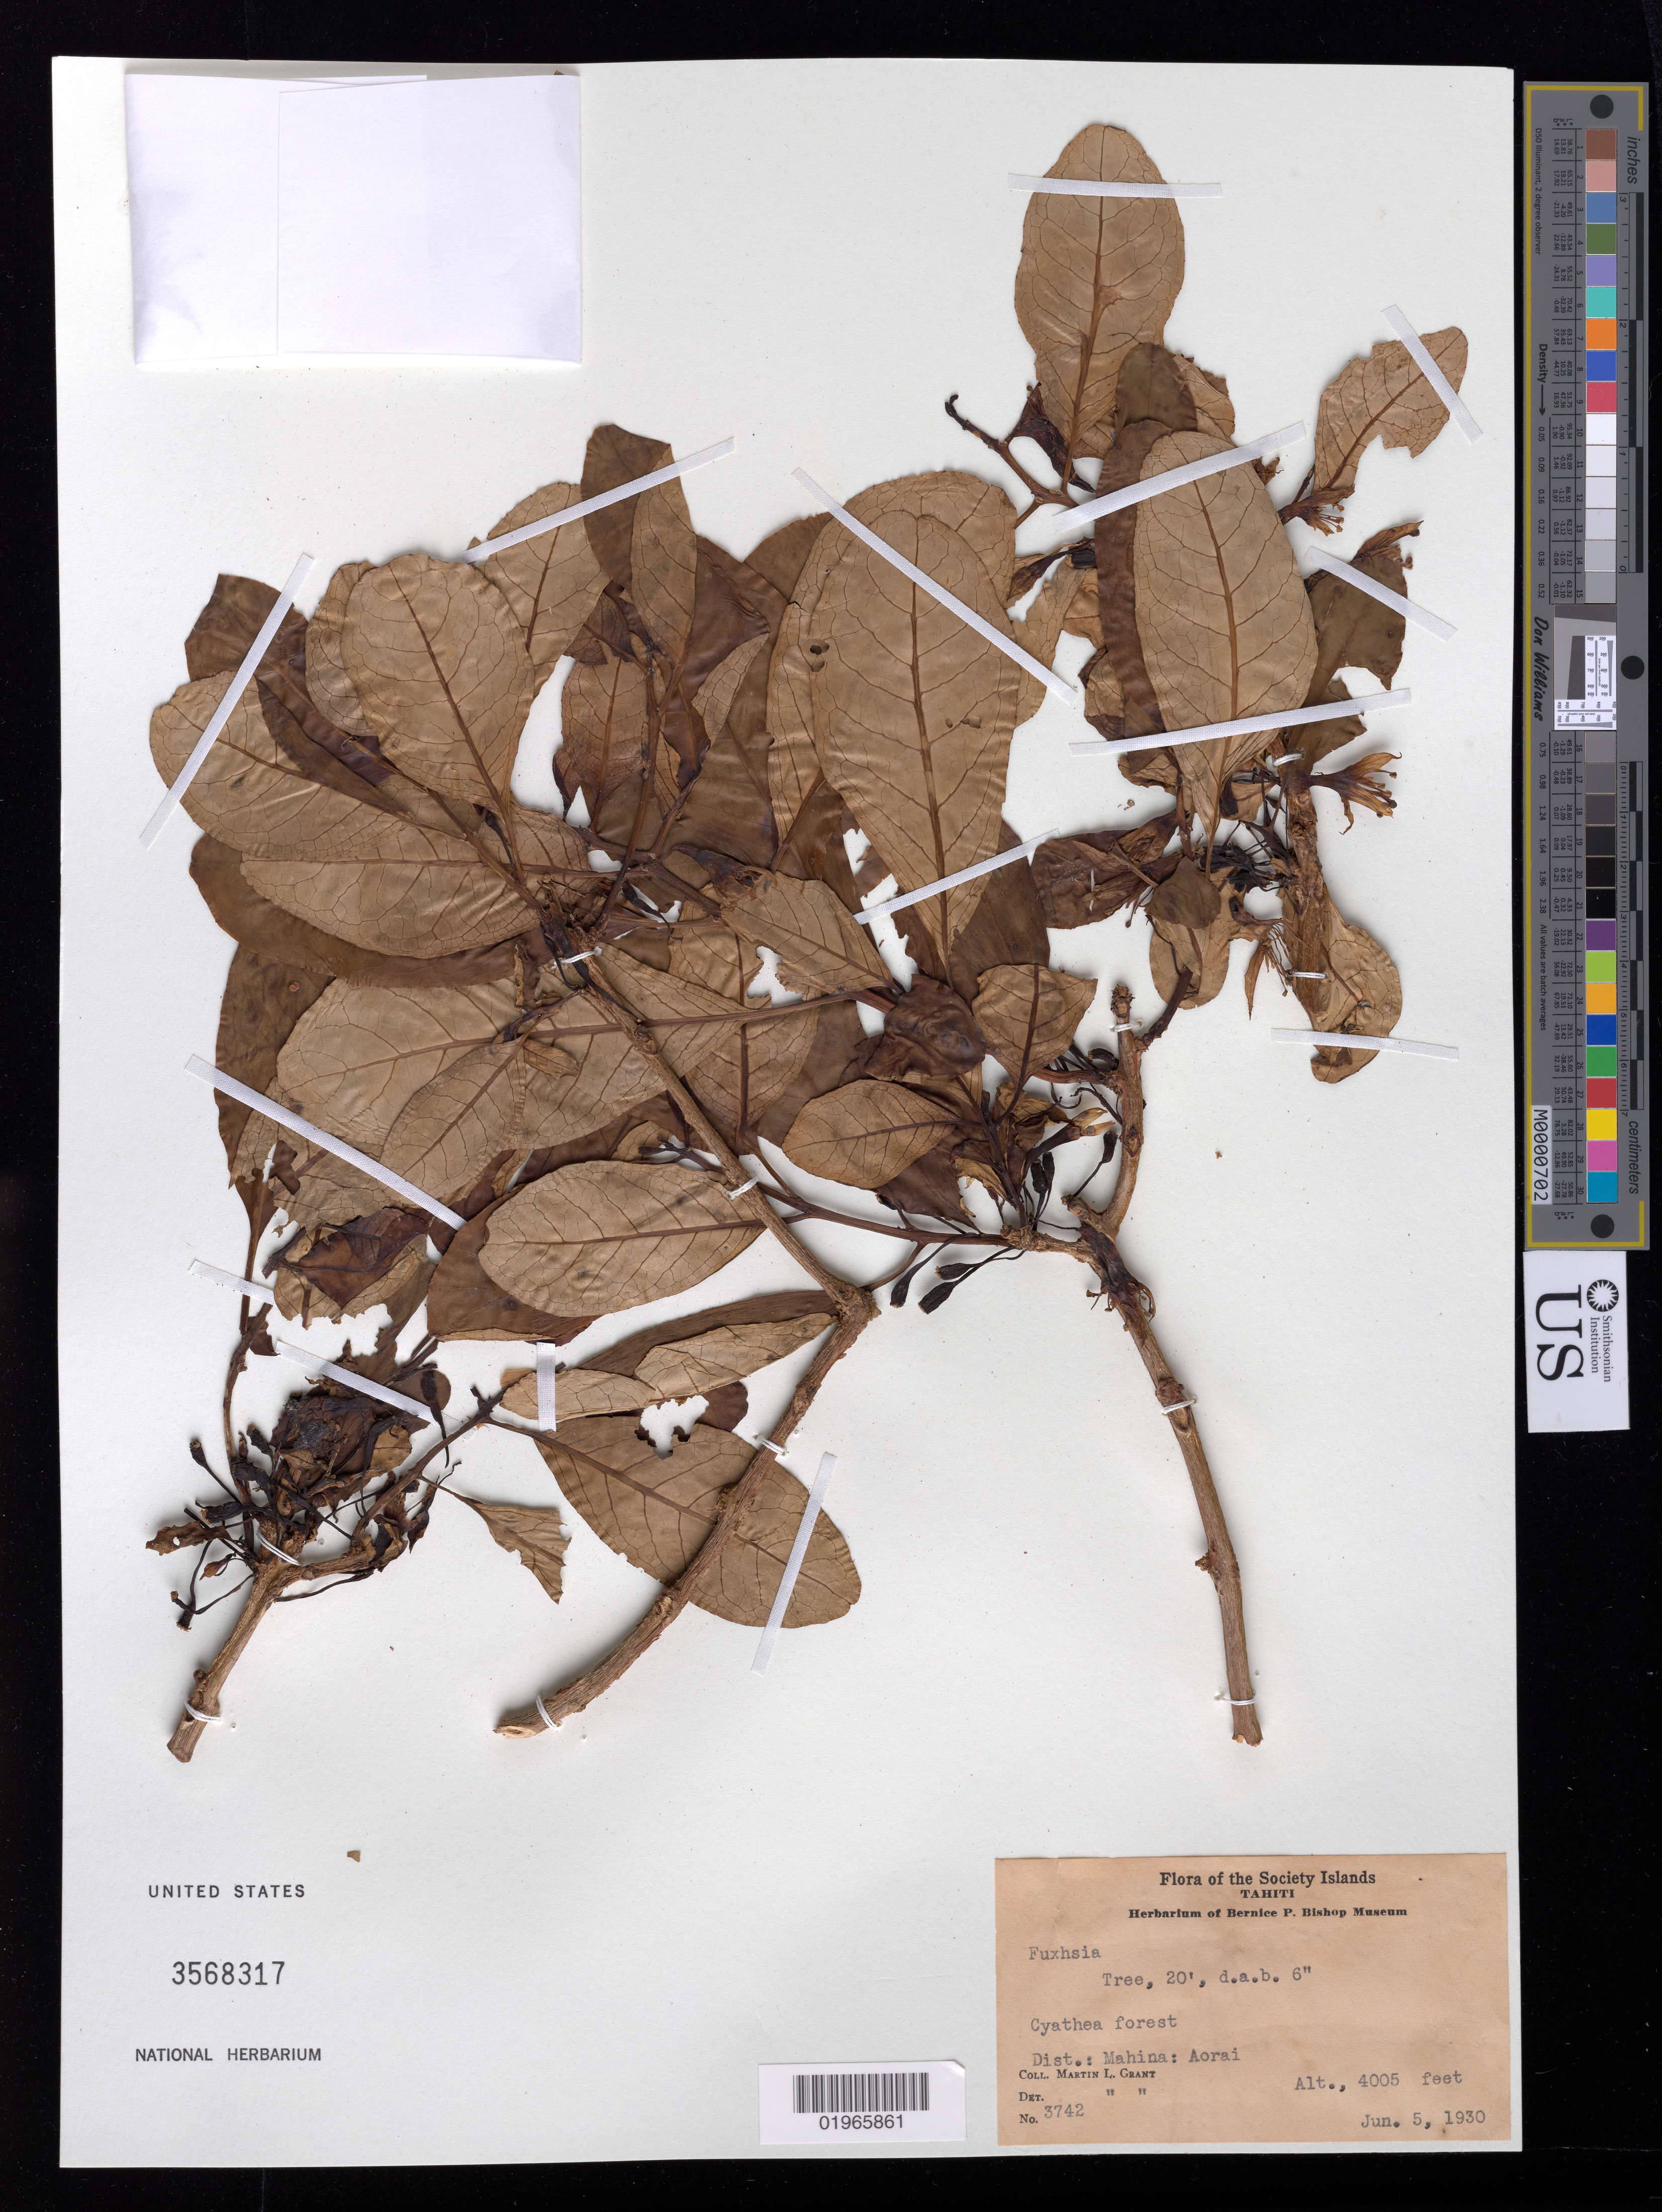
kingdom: Plantae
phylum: Tracheophyta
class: Magnoliopsida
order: Myrtales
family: Onagraceae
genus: Fuchsia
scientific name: Fuchsia sp.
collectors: M. L. Grant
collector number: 3742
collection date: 1930-06-05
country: French Polynesia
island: Tahiti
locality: Mehina: Aorai.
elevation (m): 1186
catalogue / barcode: US 3568317